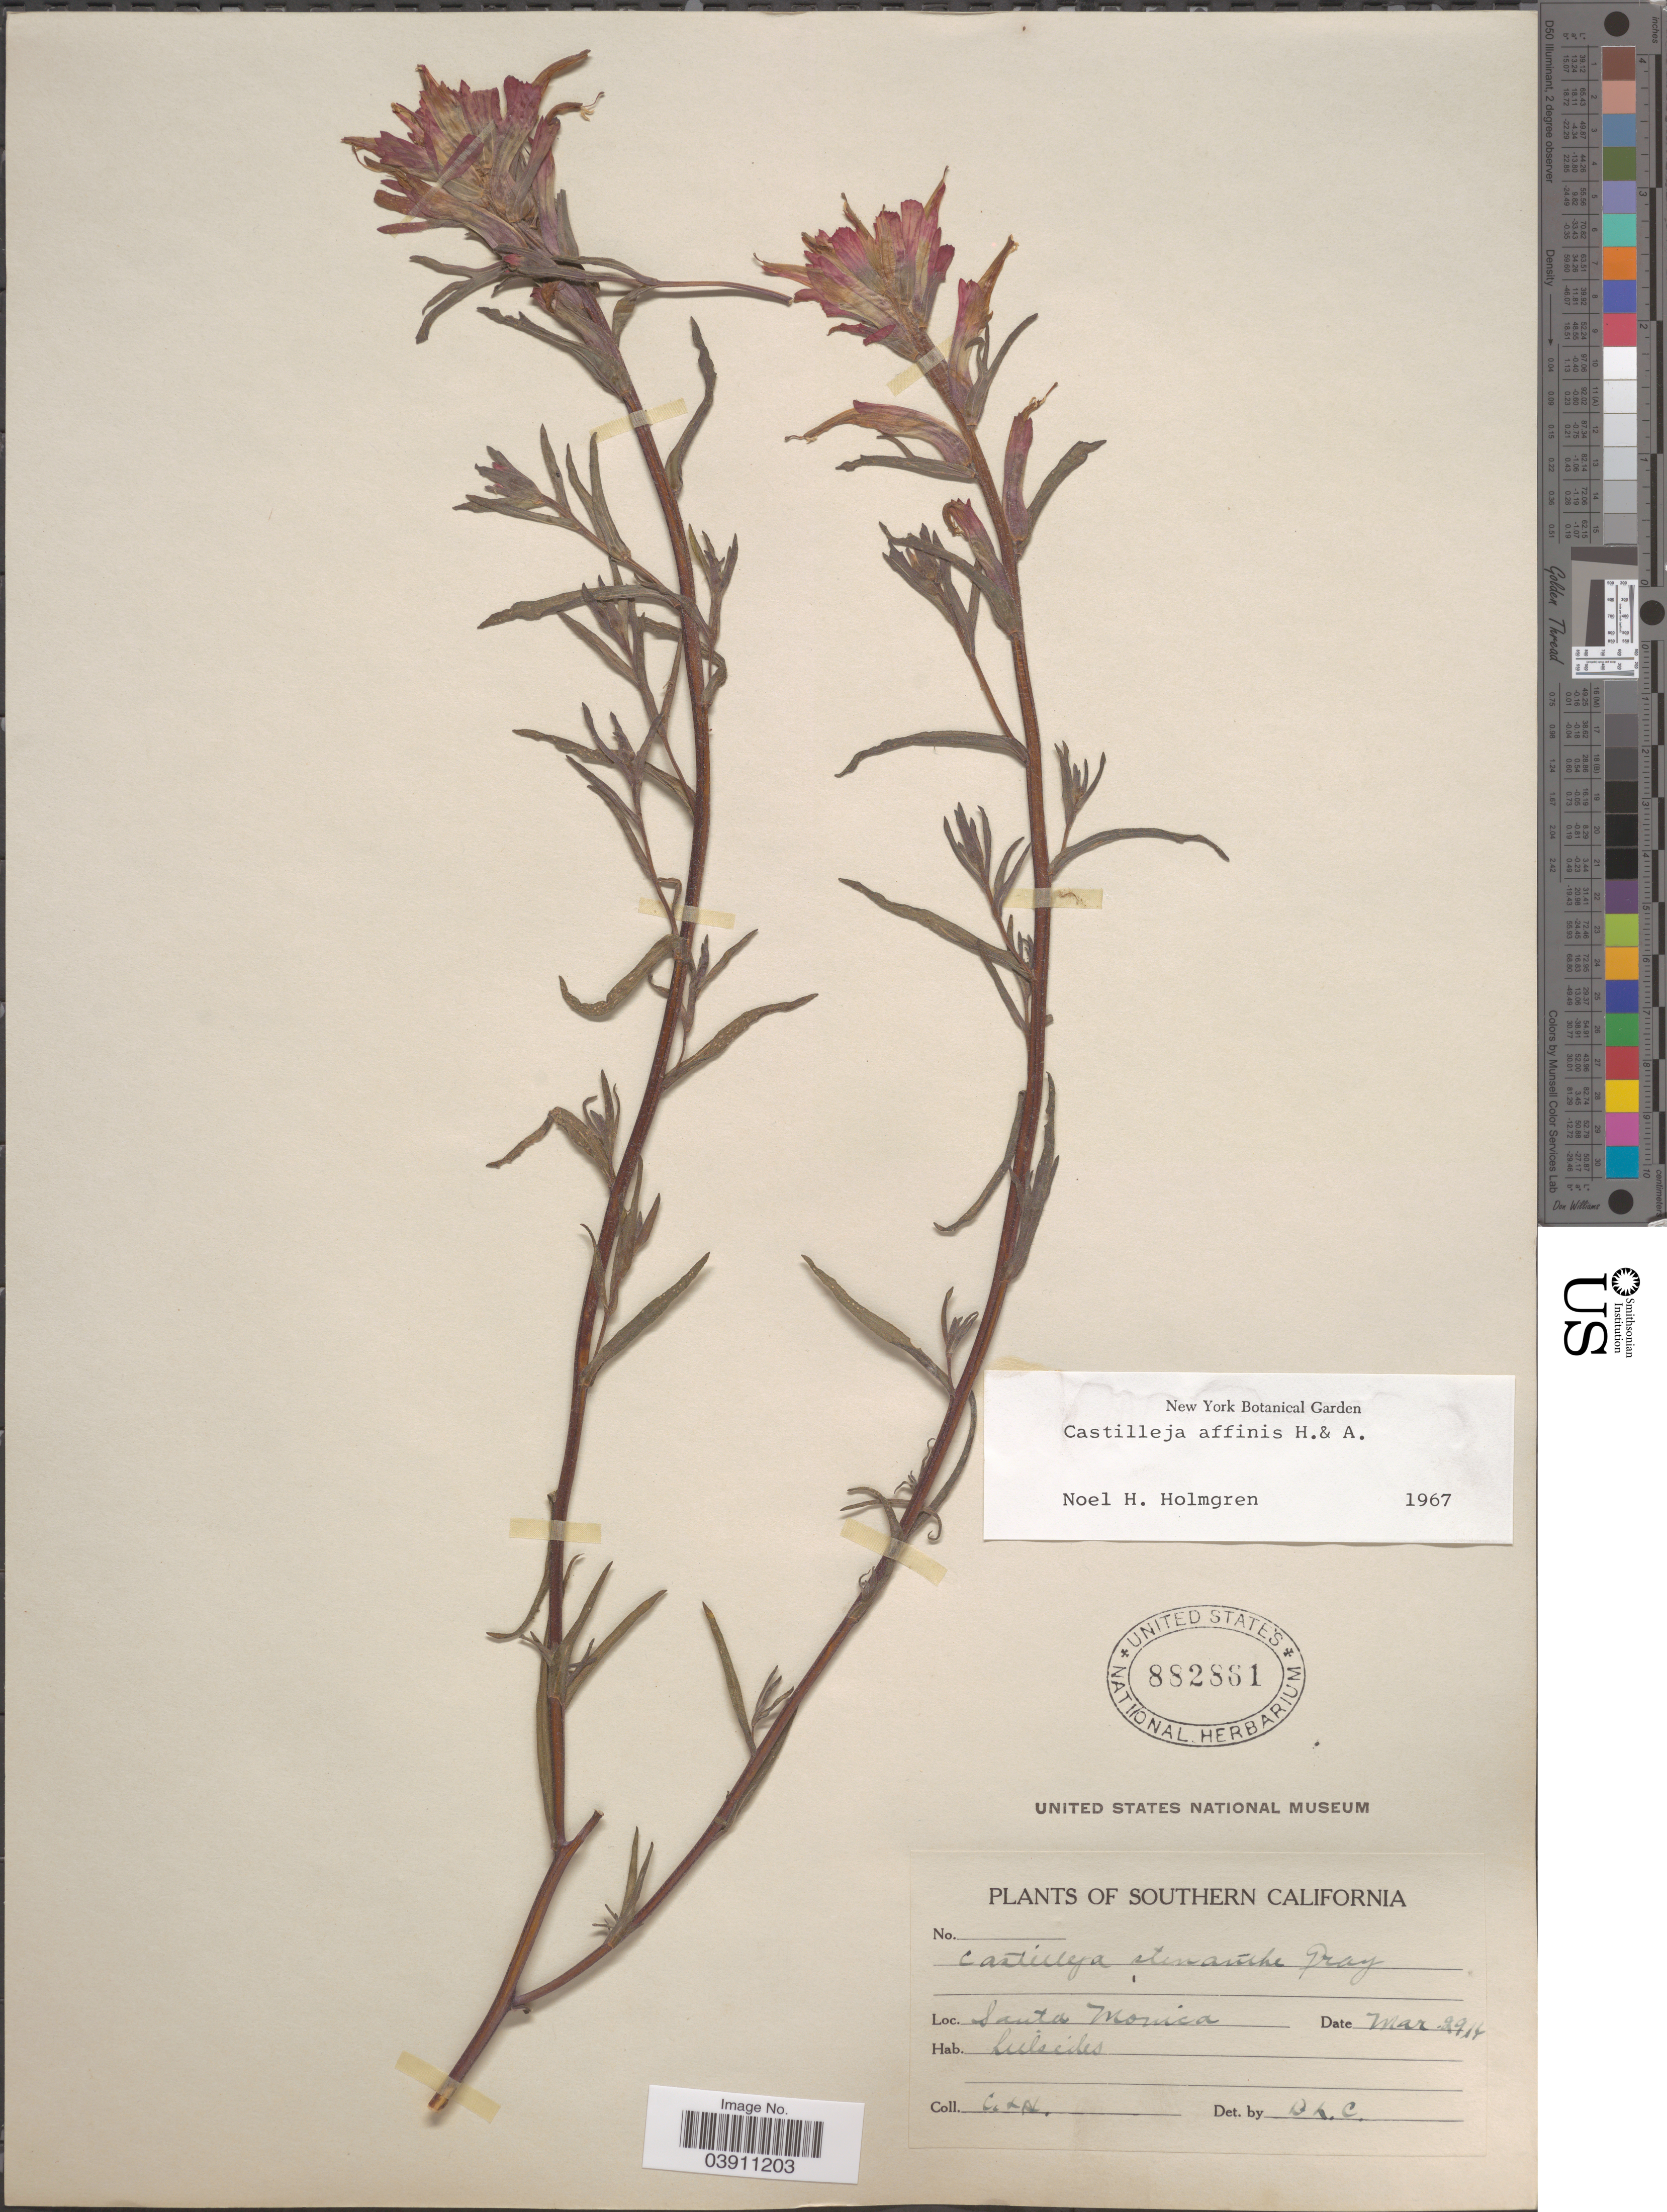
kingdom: Plantae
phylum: Tracheophyta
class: Magnoliopsida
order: Lamiales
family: Orobanchaceae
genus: Castilleja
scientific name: Castilleja affinis subsp. neglecta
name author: (Zeile) T.I. Chuang & Heckard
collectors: C. & H.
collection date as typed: Transcribed d/m/y: 29/3/14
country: United States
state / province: California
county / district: Los Angeles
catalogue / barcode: US 882881